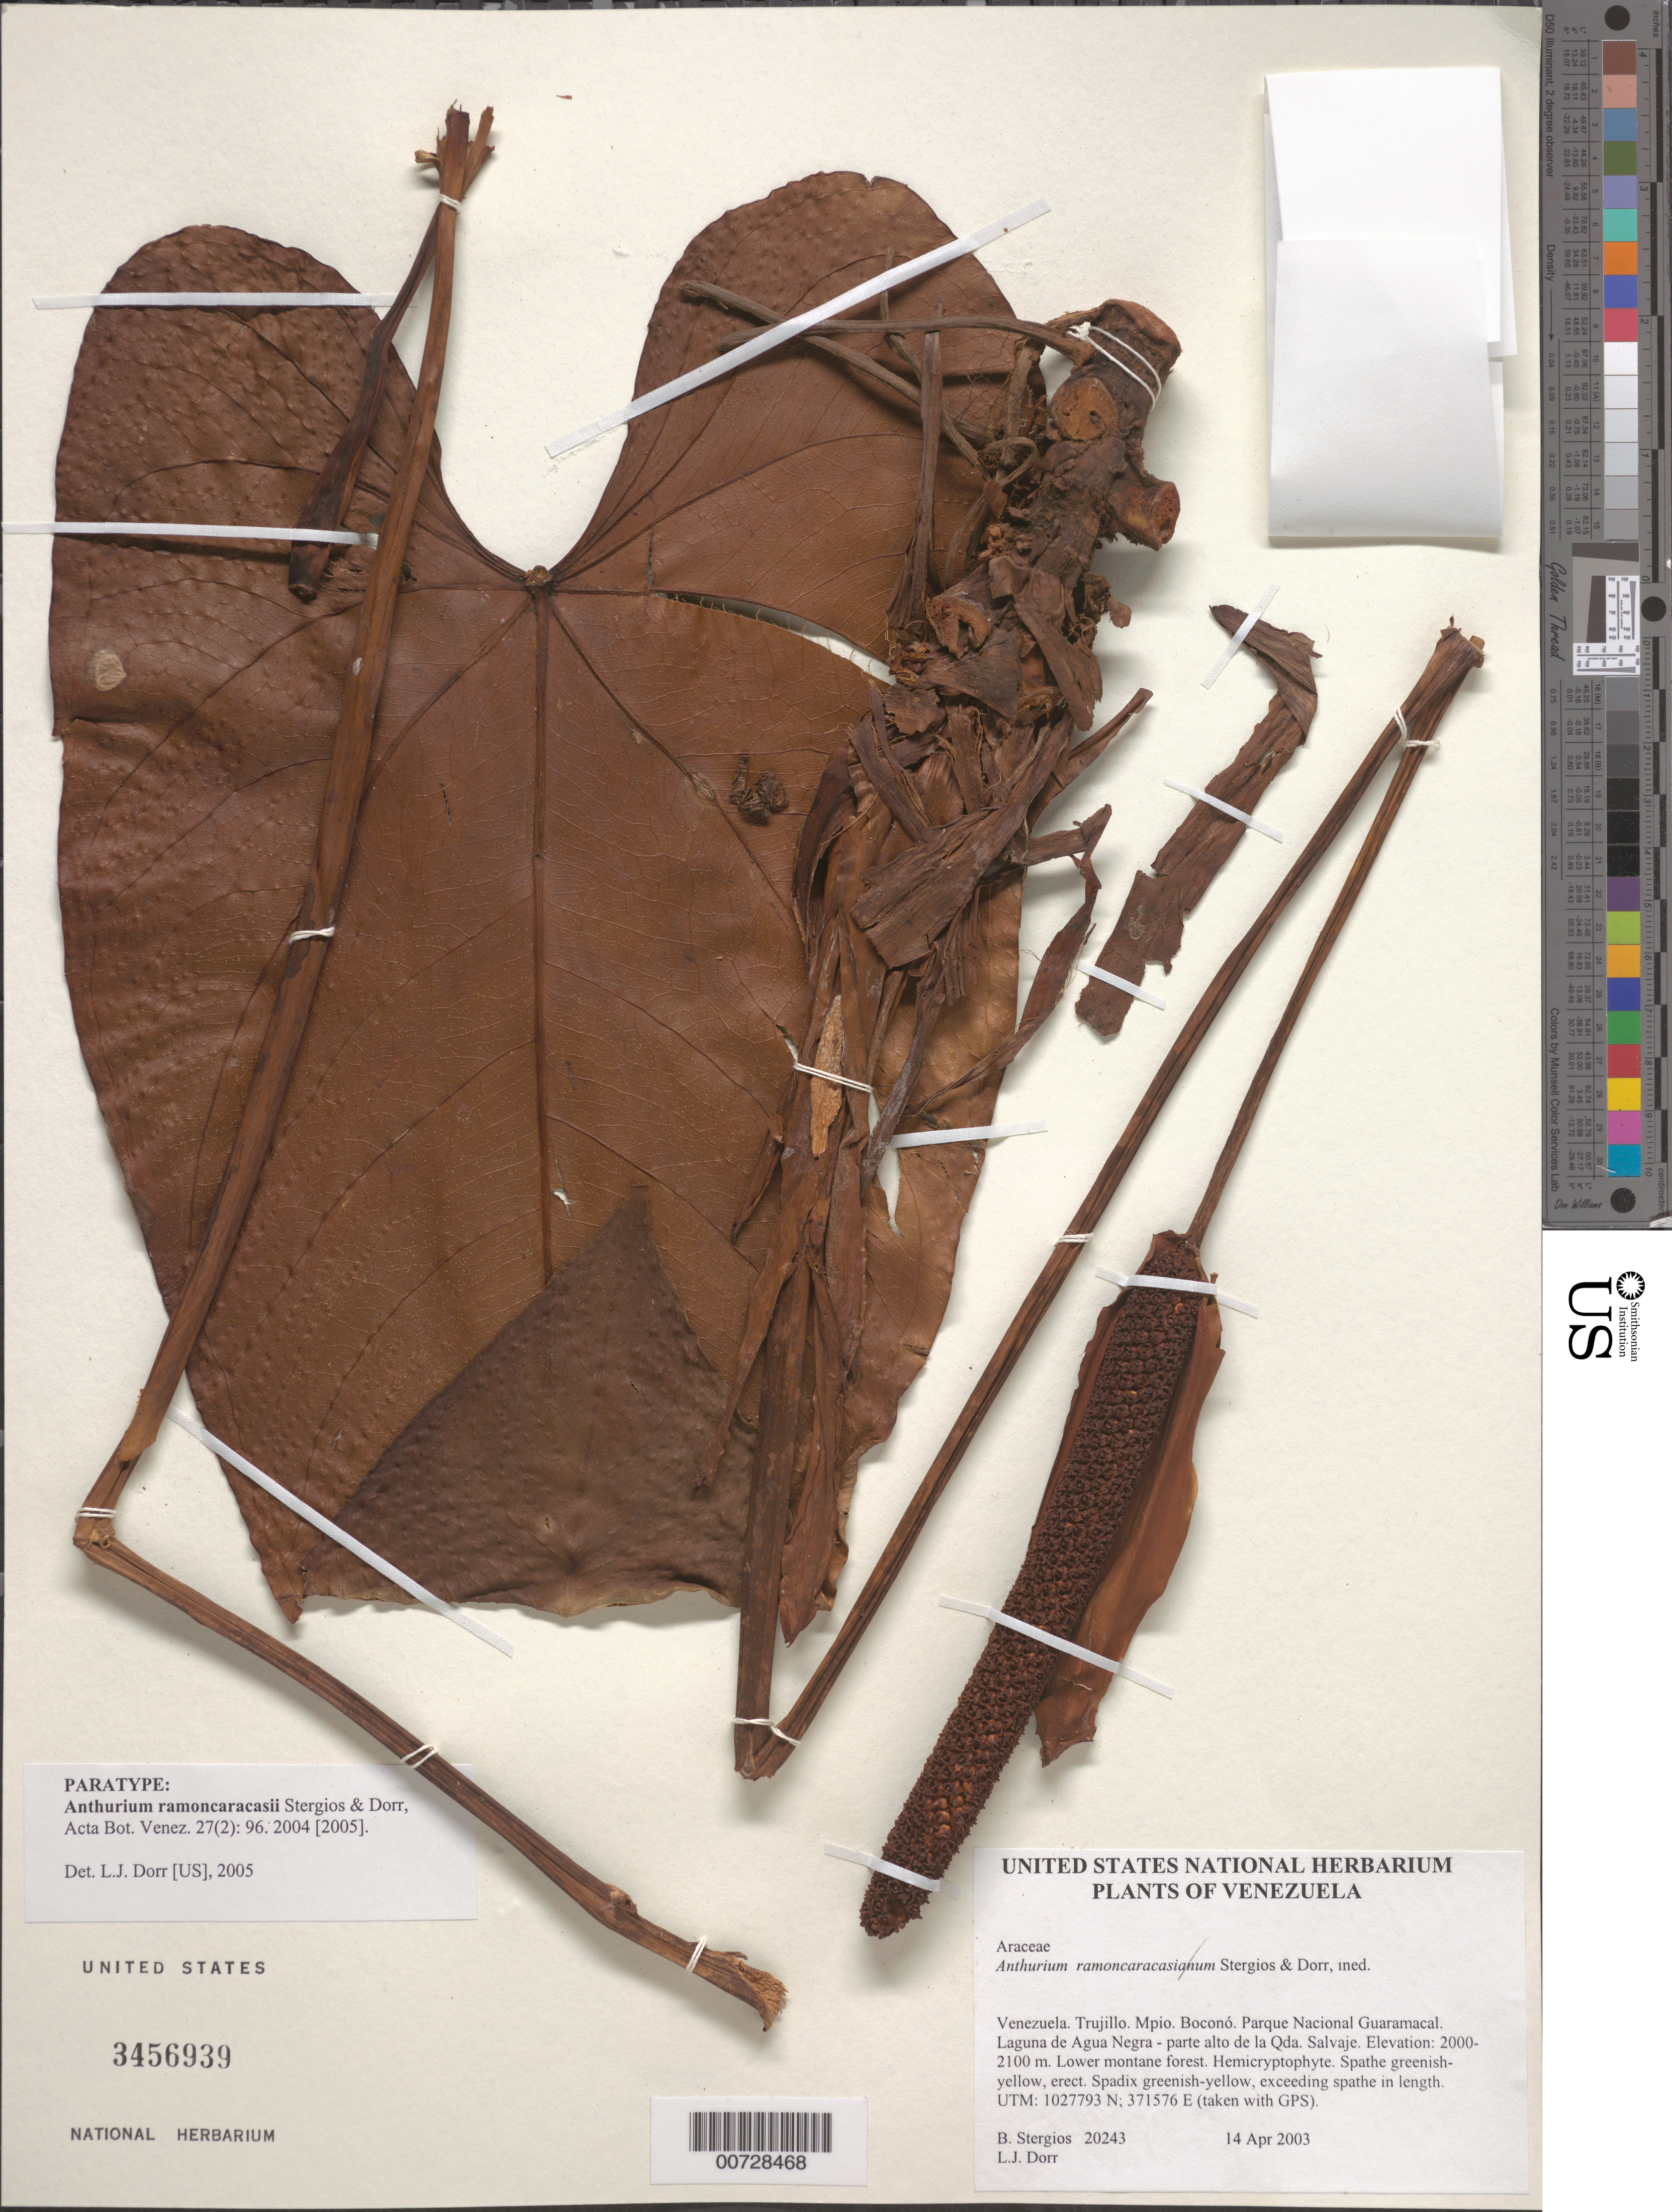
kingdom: Plantae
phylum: Tracheophyta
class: Liliopsida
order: Alismatales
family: Araceae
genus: Anthurium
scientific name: Anthurium ramoncaracasii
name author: Stergios & Dorr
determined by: Dorr, L. J., (BOT), Smithsonian Institution - National Museum of Natural History (UNITED STATES)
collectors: B. G. Stergios & L. J. Dorr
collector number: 20243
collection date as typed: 14 Apr 2003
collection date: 2003-04-14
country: Venezuela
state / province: Trujillo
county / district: Boconó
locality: Parque Nacional Guaramacal. Laguna de Agua Negra - parte alto de la Qda. Salvaje.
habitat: Lower montane forest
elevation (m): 2000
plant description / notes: PORT, US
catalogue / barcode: US 3456939